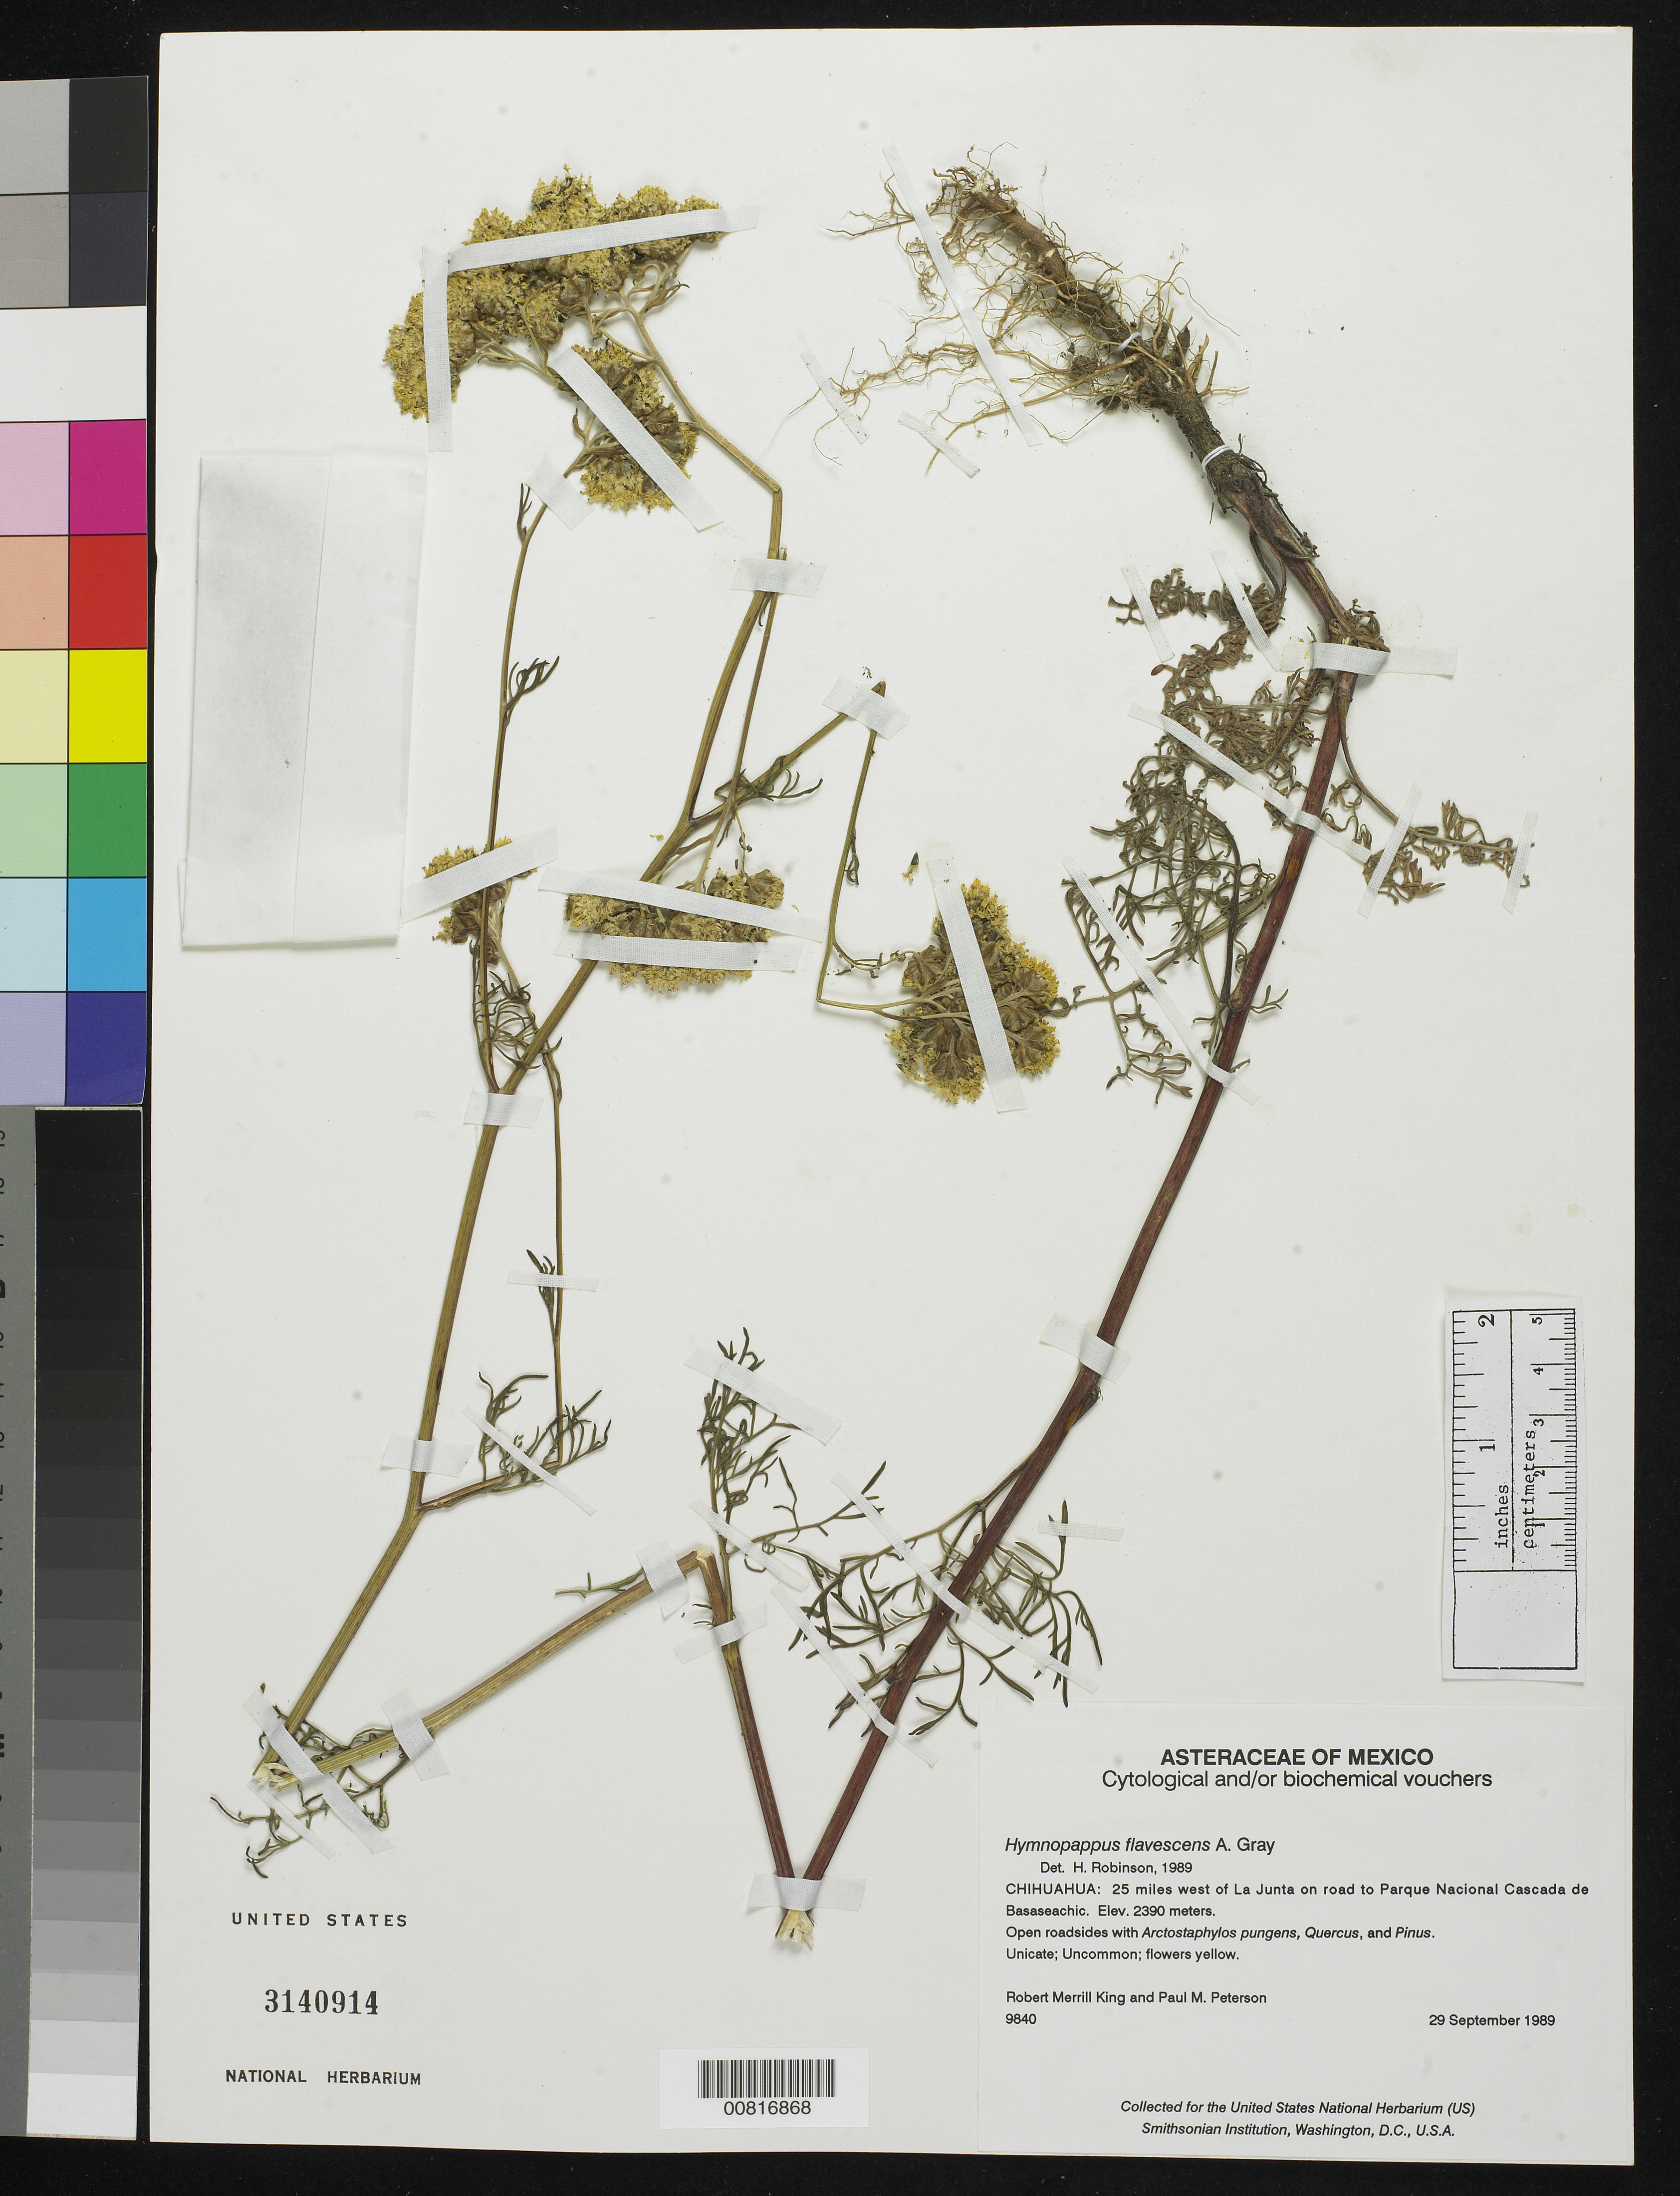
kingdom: Plantae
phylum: Tracheophyta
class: Magnoliopsida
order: Asterales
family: Asteraceae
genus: Hymenopappus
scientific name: Hymenopappus flavescens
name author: A. Gray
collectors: R. M. King & P. M. Peterson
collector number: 9840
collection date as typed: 29 Sep 1989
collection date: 1989-09-29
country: Mexico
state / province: Chihuahua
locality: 25 miles wesr of La Junta on road to Parque Nacional Cascada de Basaseachic.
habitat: Open roadsides with Arctostaphylos pungens, Quercus , and Pinus.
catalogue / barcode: US 3140914